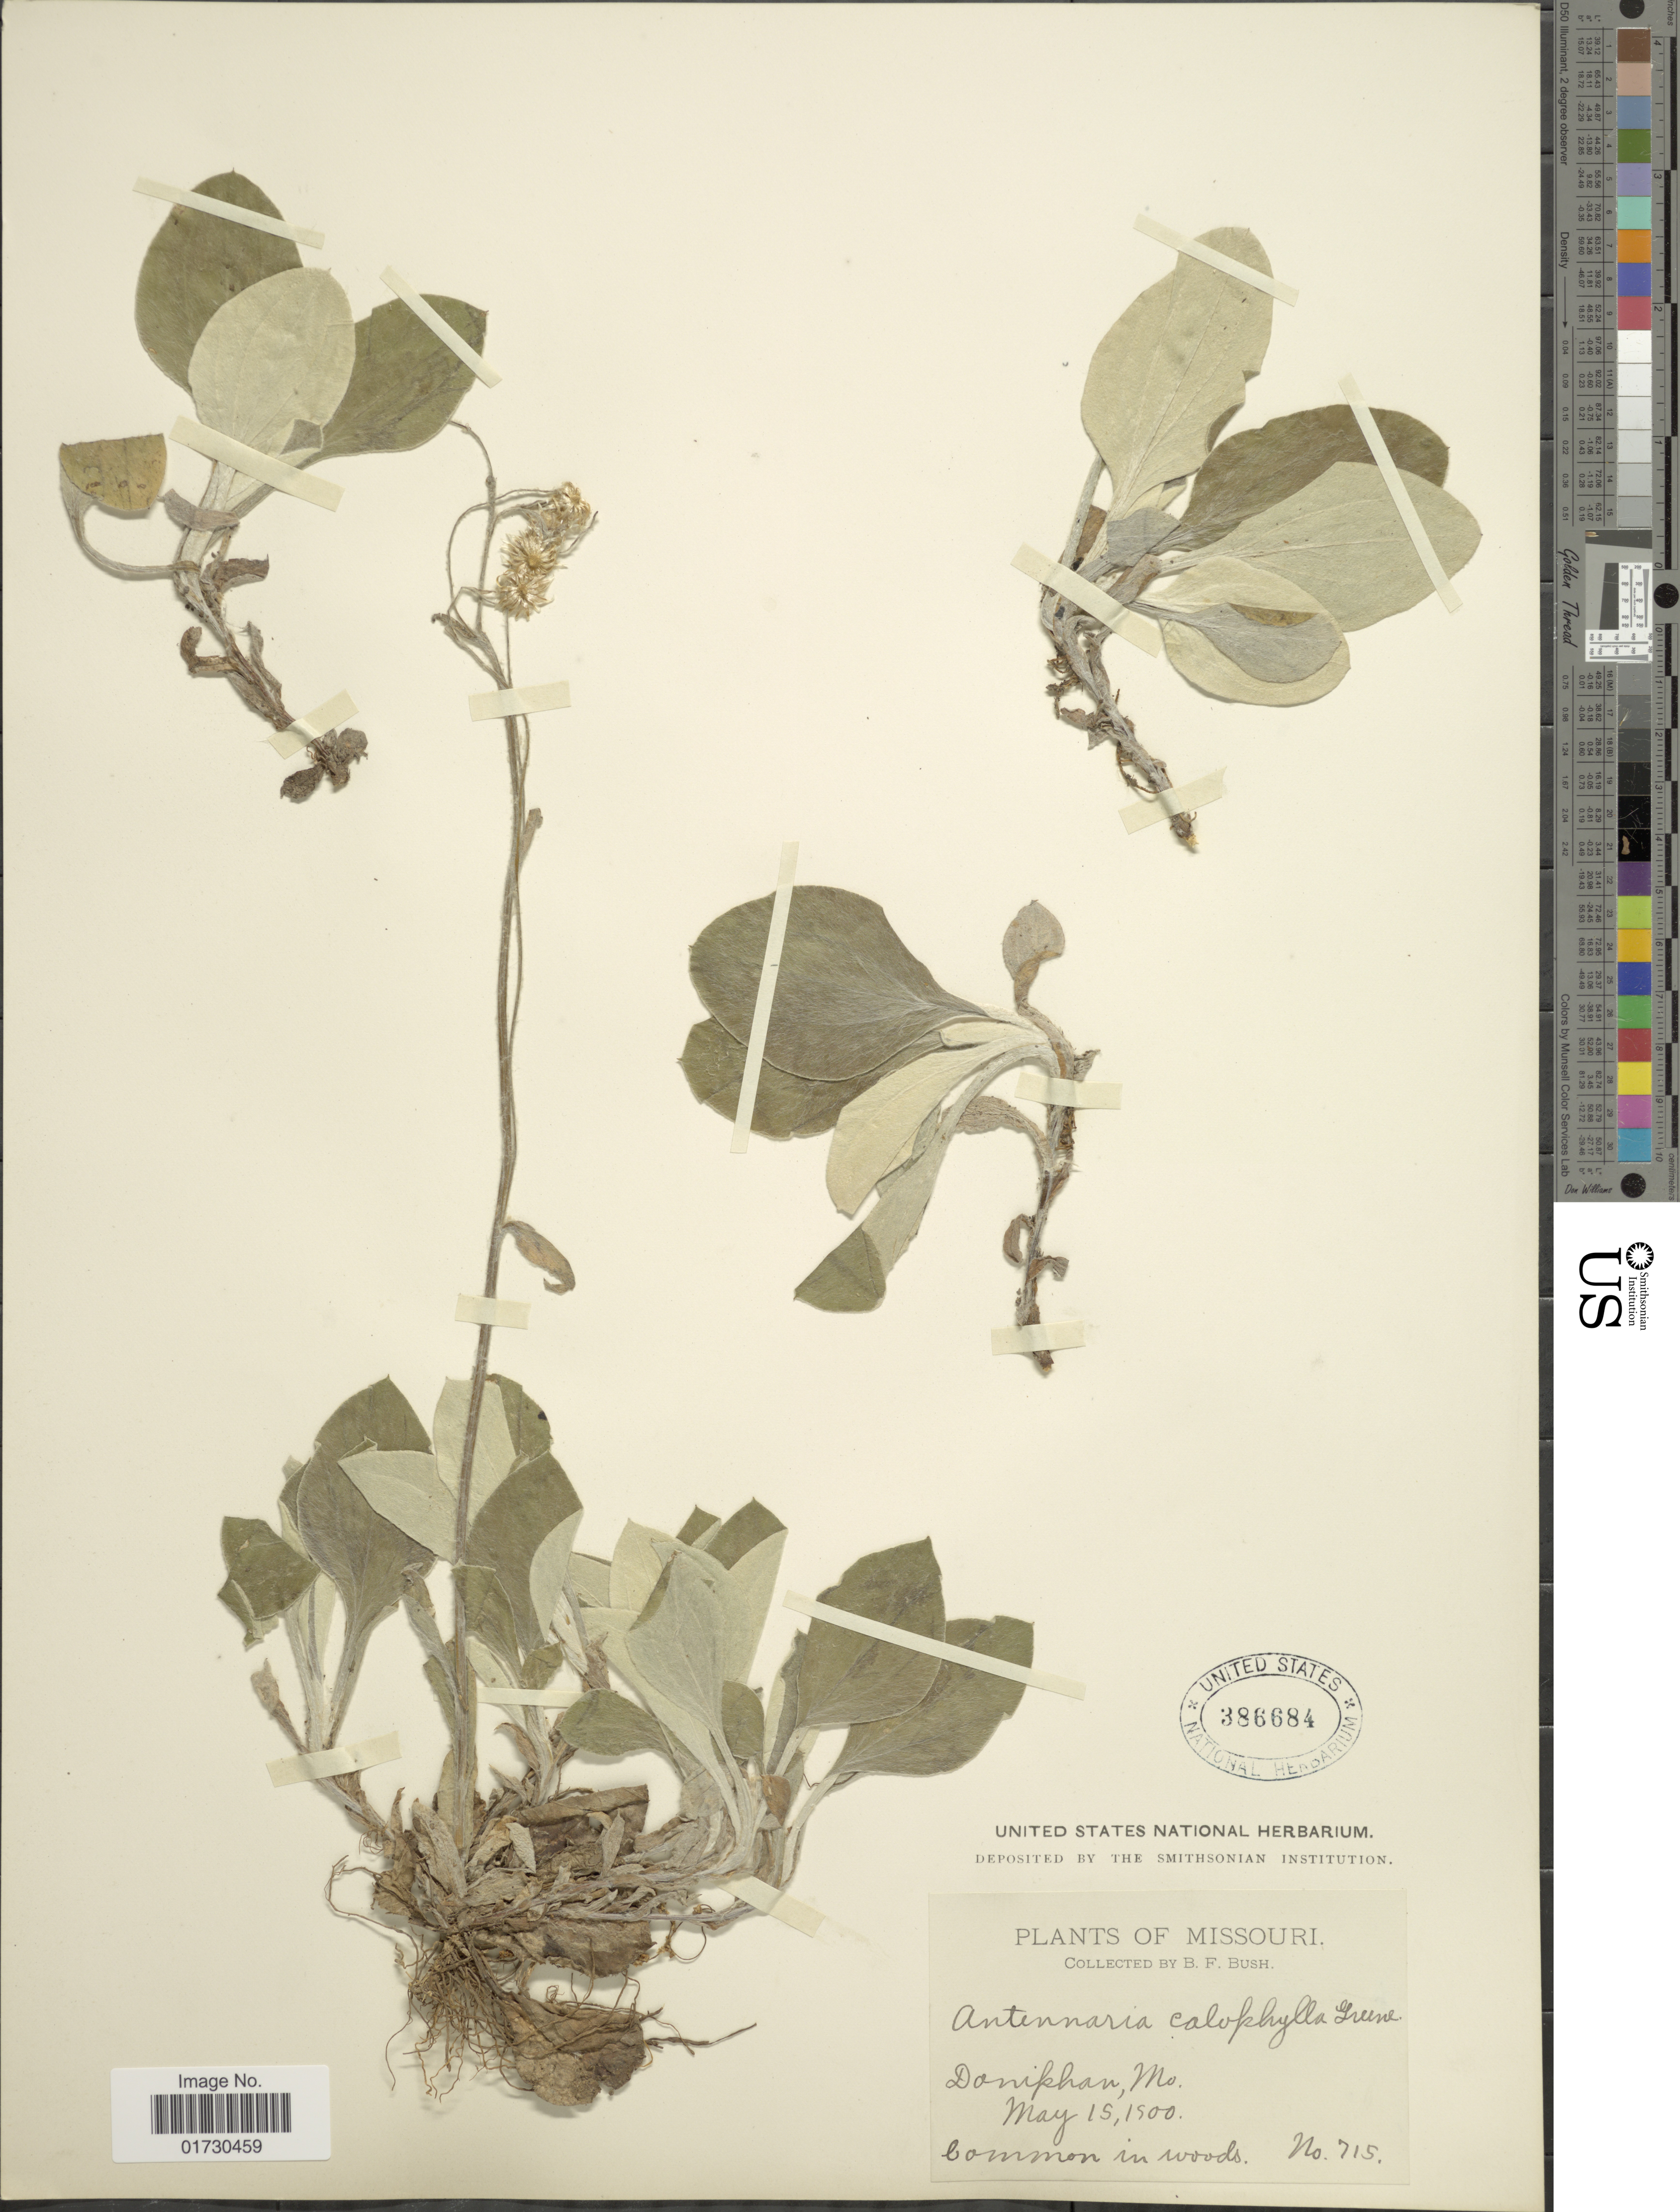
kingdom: Plantae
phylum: Tracheophyta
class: Magnoliopsida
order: Asterales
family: Asteraceae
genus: Antennaria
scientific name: Antennaria calophylla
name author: Greene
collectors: B. F. Bush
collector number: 715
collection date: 1900-05-15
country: United States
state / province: Missouri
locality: Doniphan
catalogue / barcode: US 386684